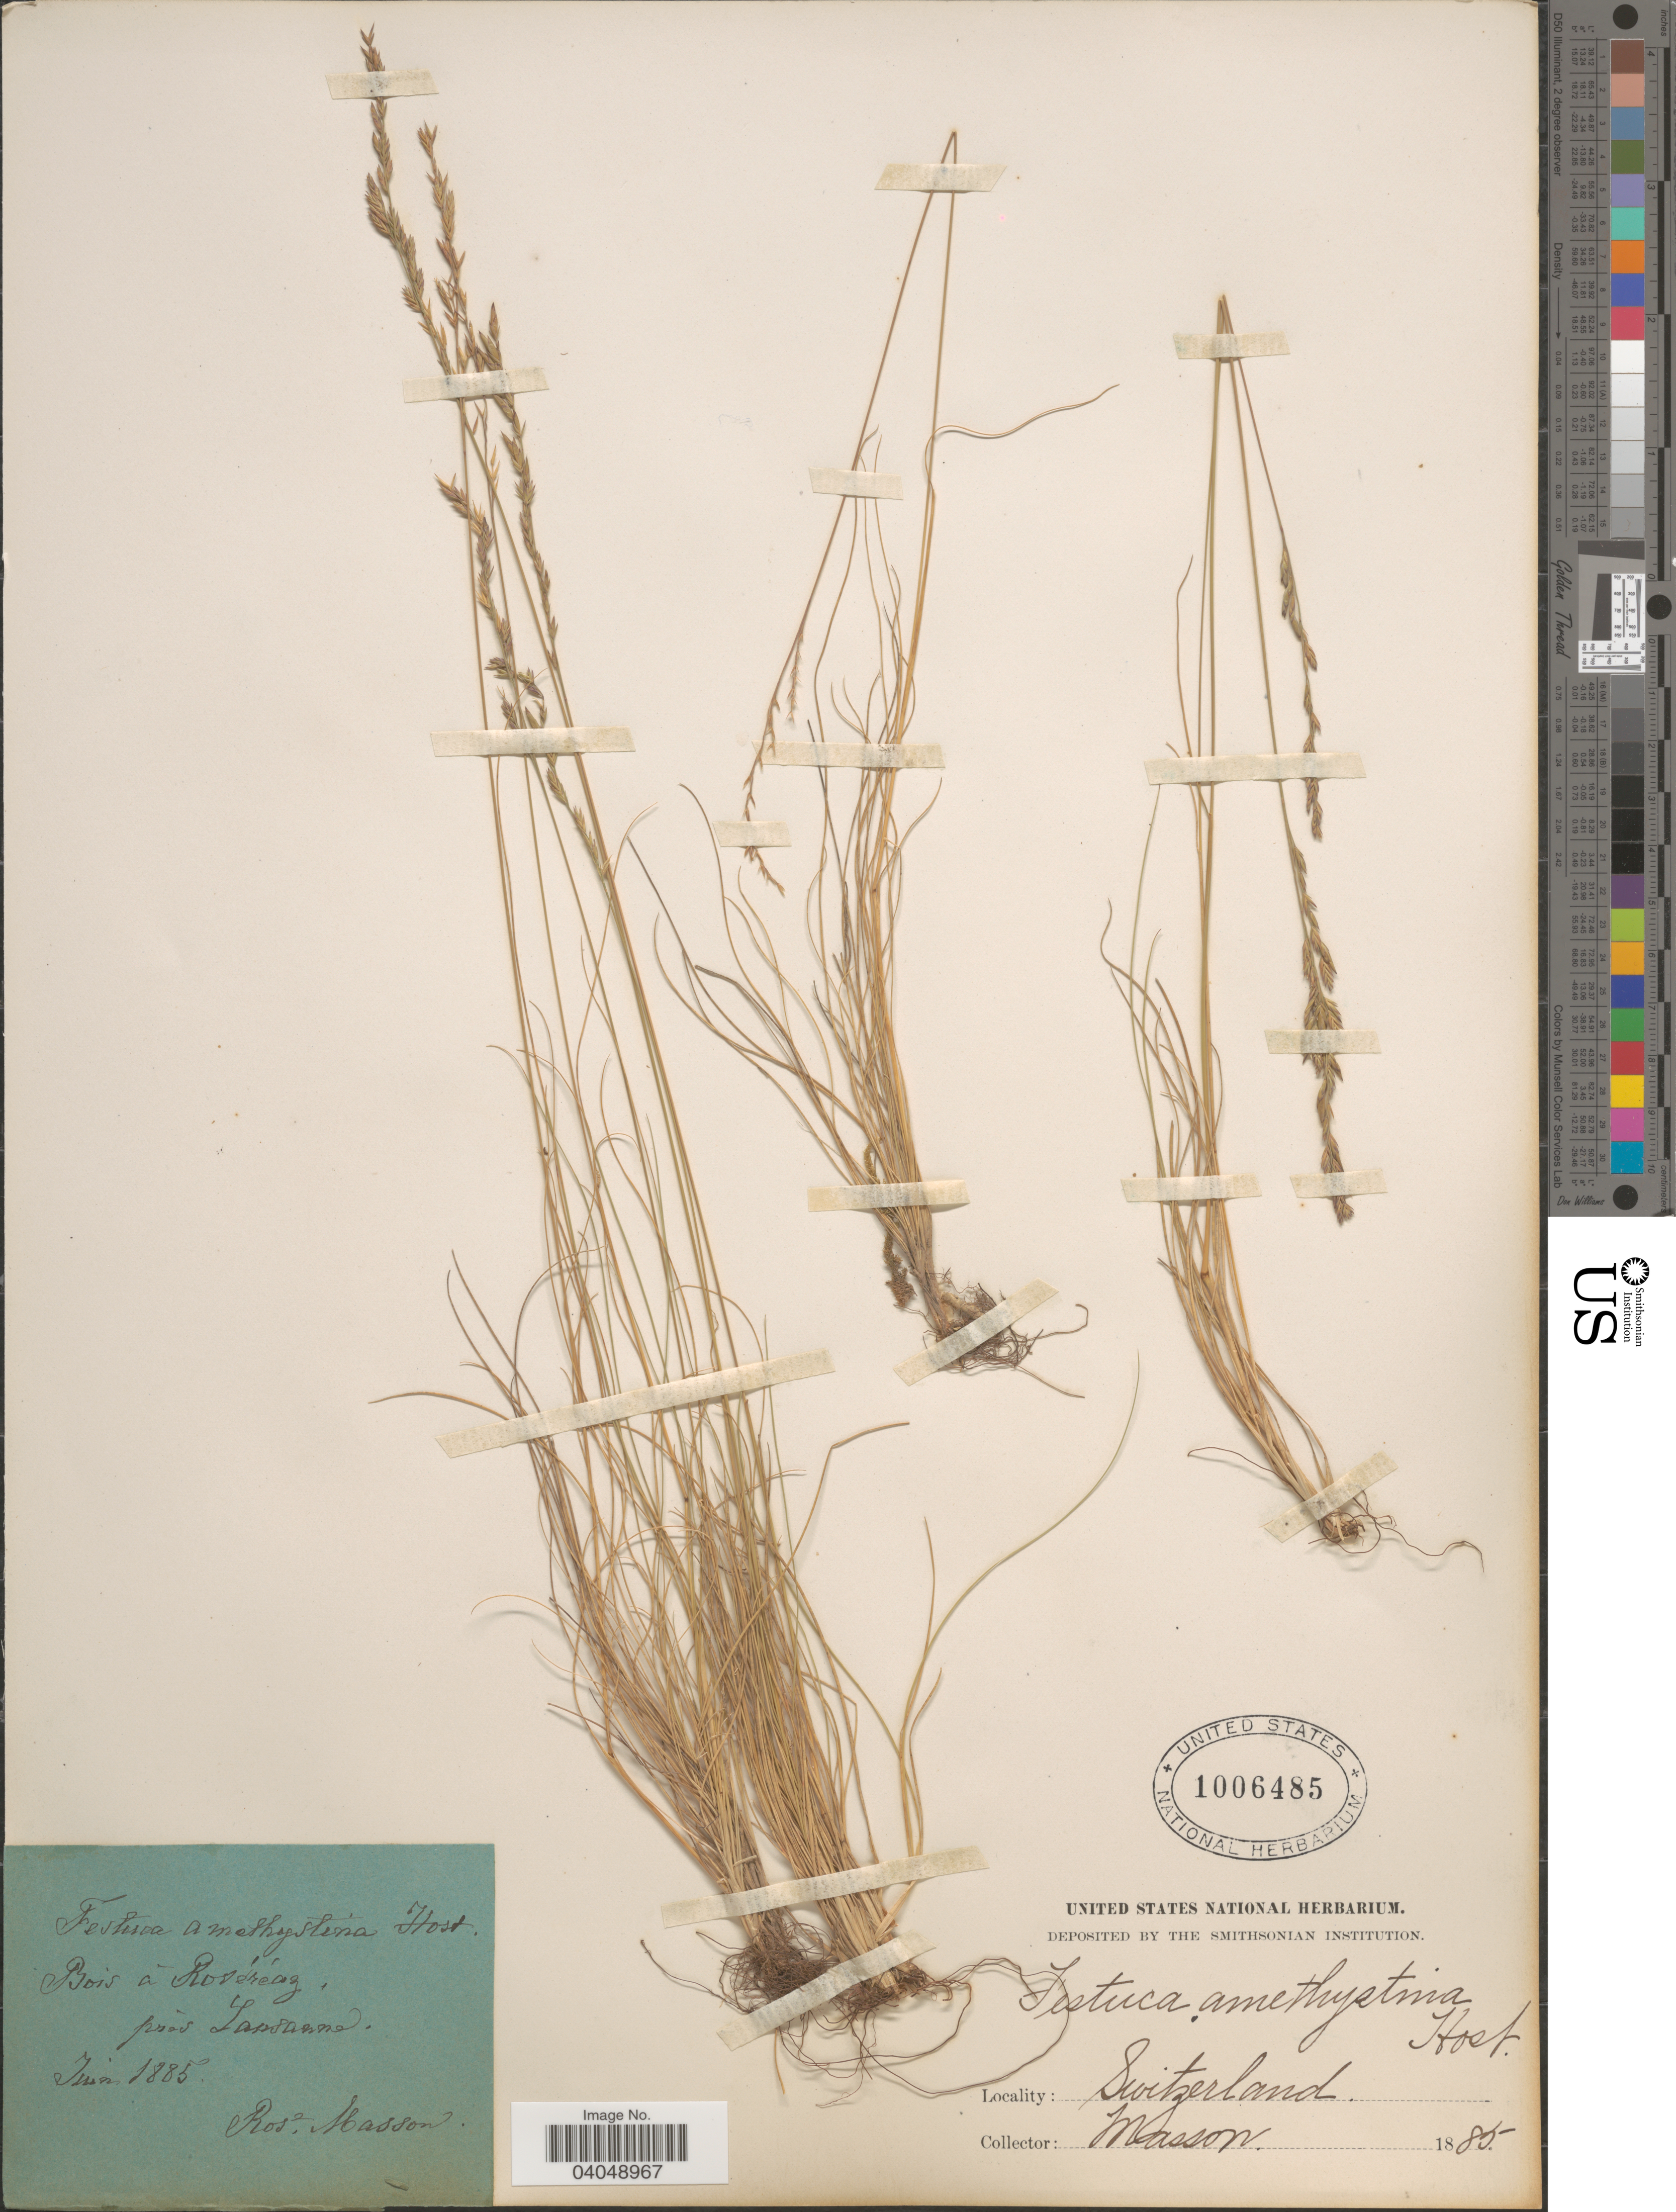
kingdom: Plantae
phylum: Tracheophyta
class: Liliopsida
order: Poales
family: Poaceae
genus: Festuca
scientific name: Festuca amethystina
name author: L.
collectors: R. Masson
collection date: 1885-06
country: Switzerland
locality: Bois à Rovérécez près Lausanne.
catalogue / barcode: US 1006485